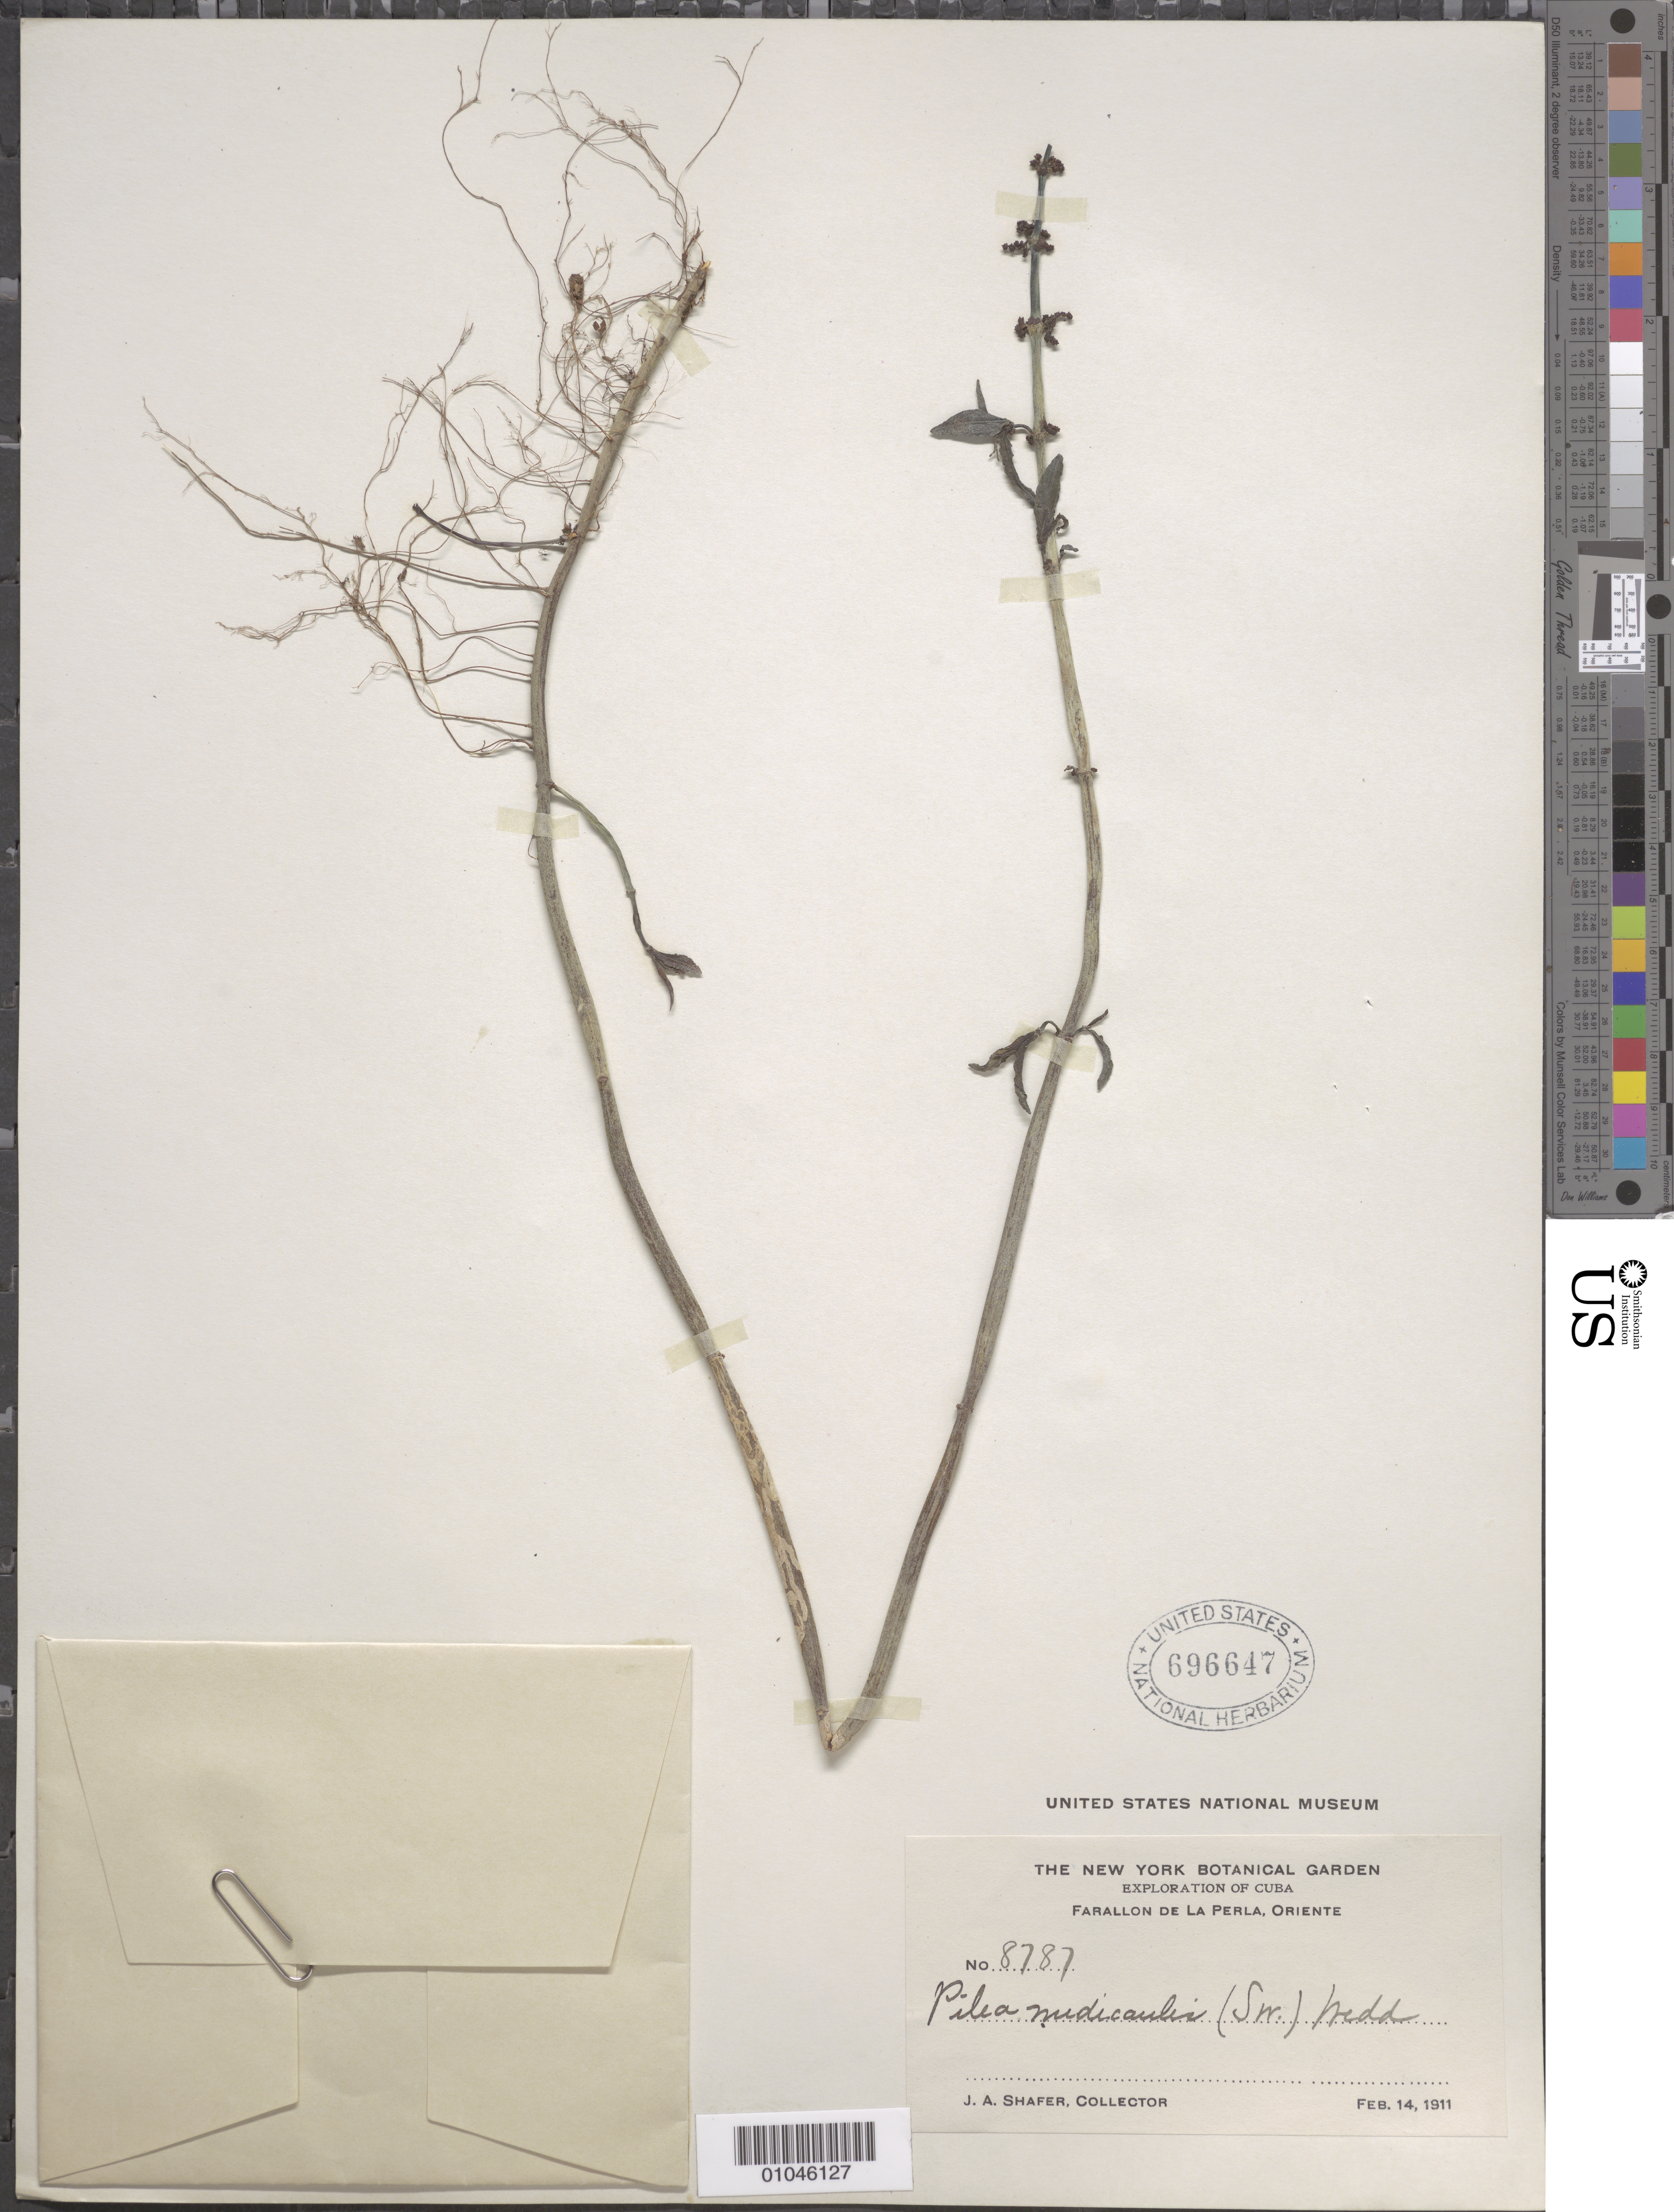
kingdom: Plantae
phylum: Tracheophyta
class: Magnoliopsida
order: Rosales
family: Urticaceae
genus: Pilea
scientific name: Pilea nudicaulis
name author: (Sw.) Wedd.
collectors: J. A. Shafer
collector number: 8787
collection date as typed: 14 Feb 1911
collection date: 1911-02-14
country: Cuba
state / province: Oriente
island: Cuba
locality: Farallon de la Perla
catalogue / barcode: US 696647